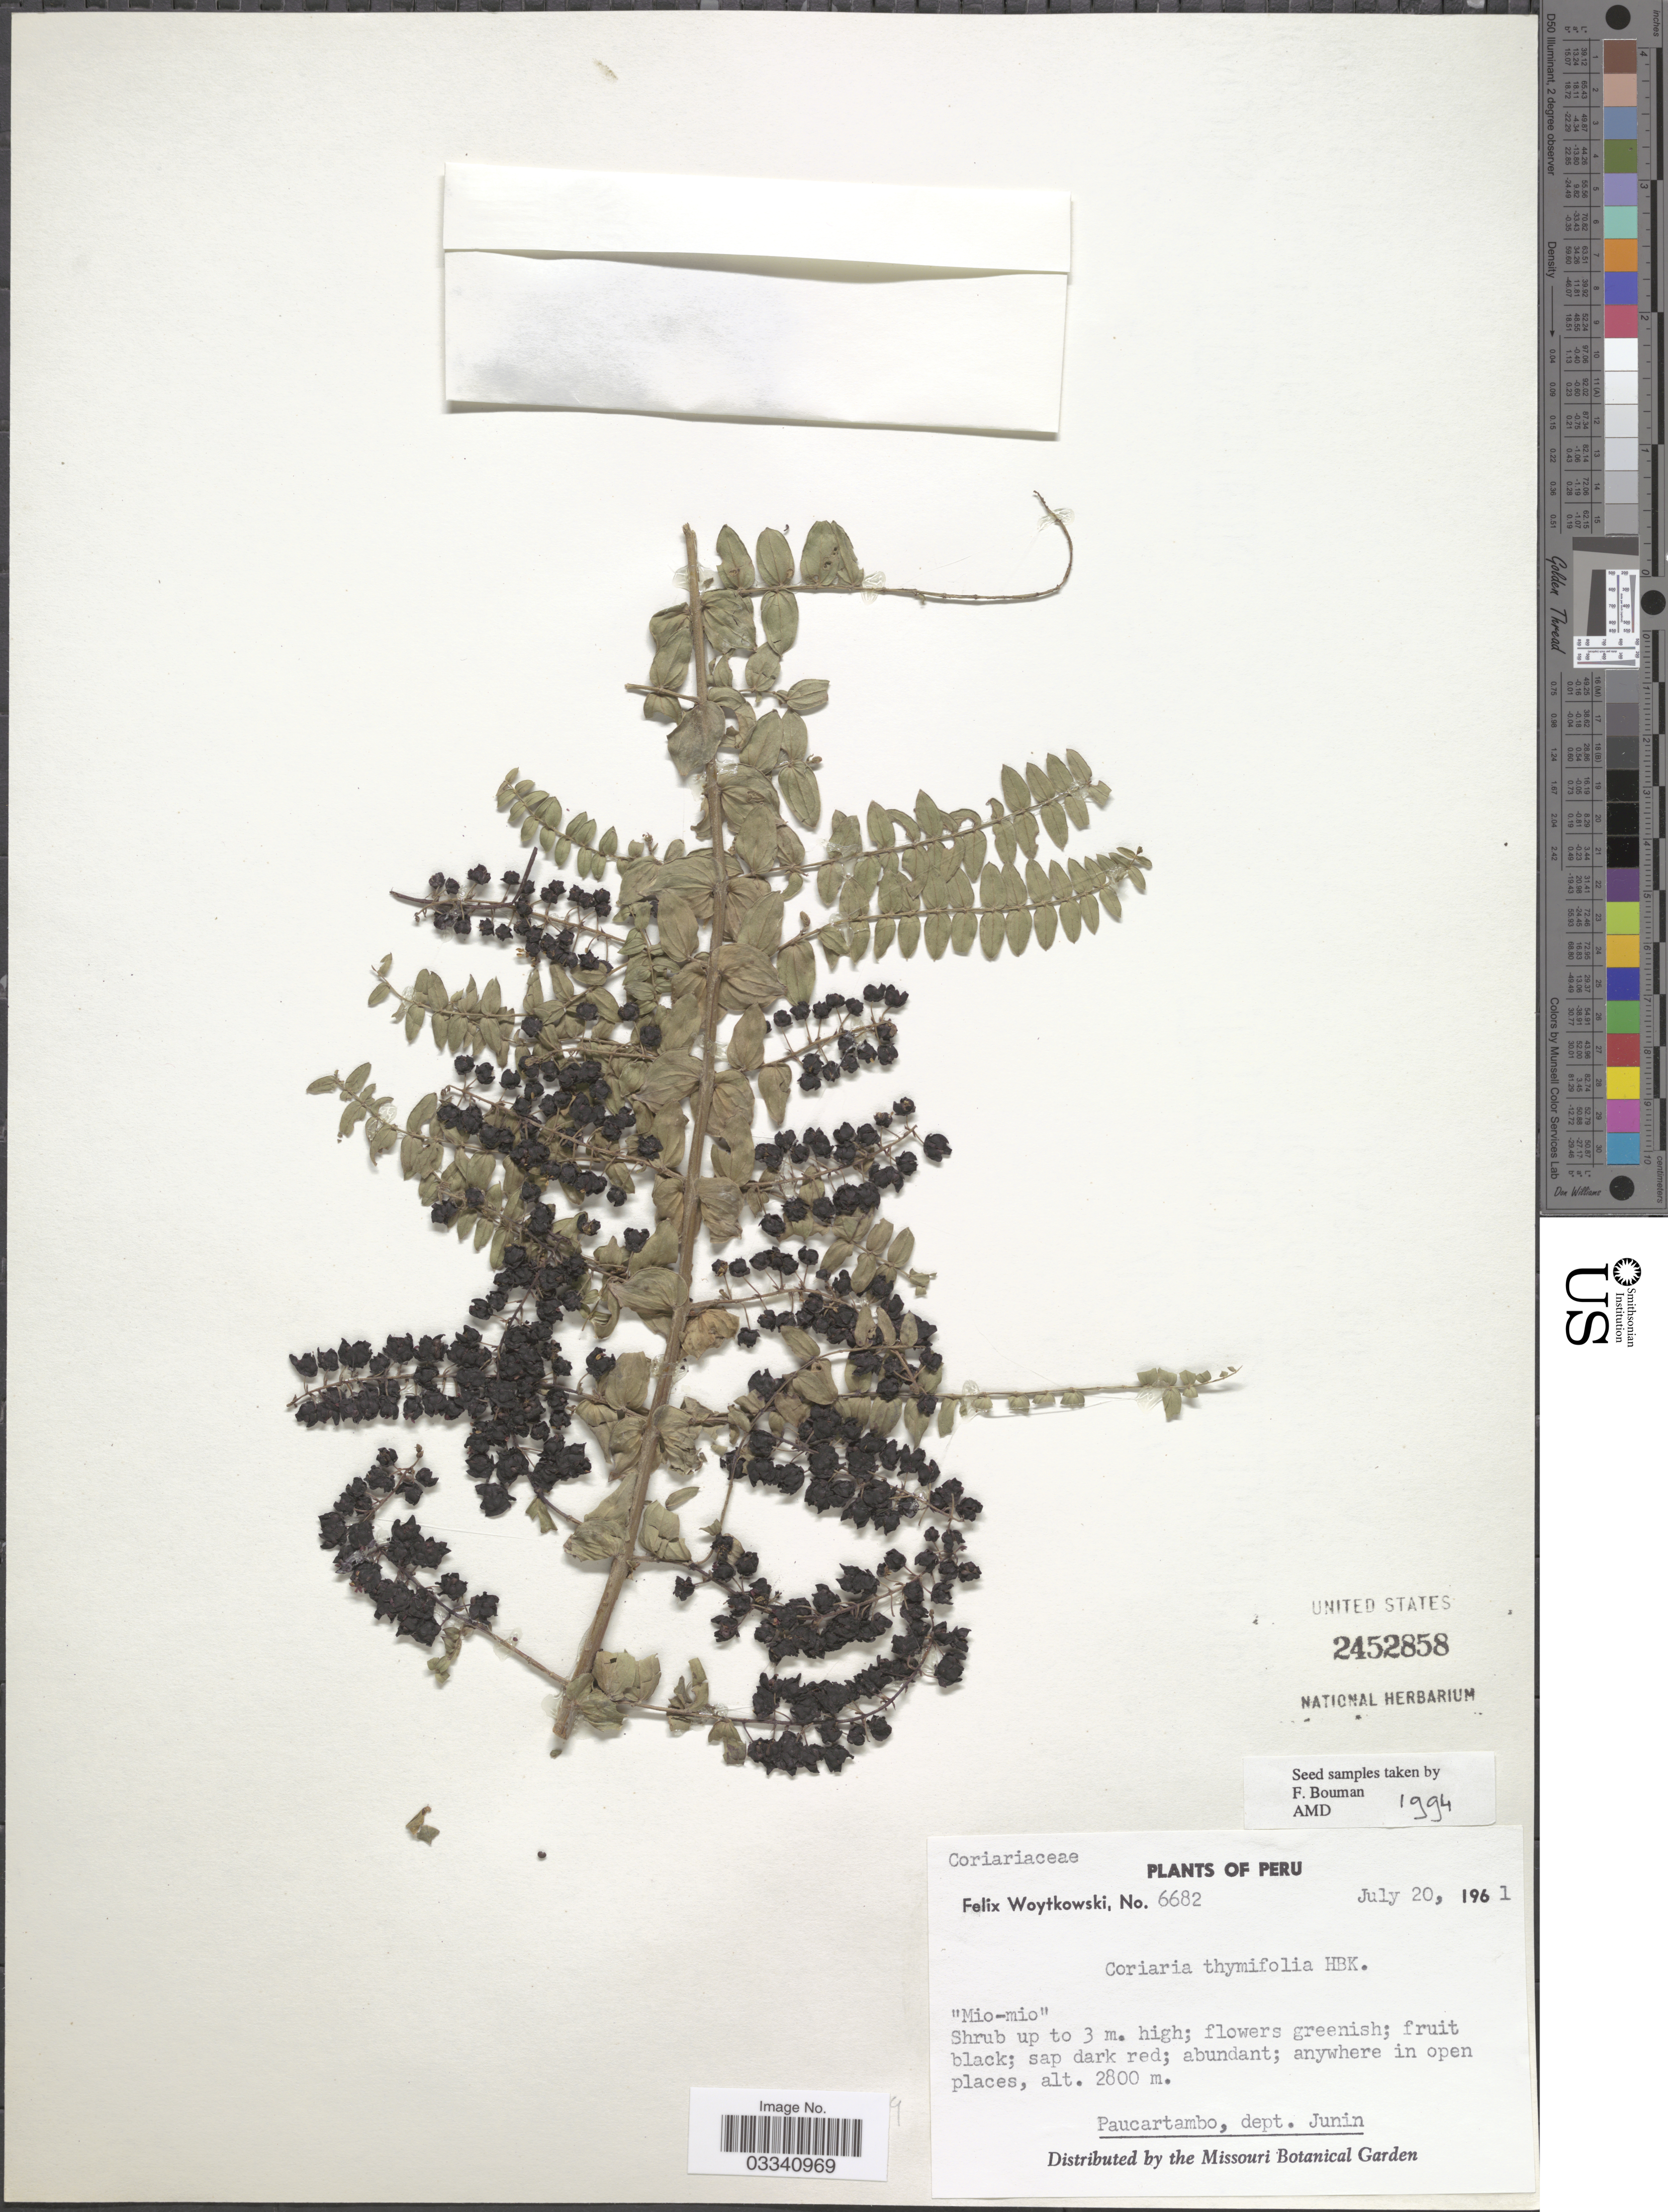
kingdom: Plantae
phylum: Tracheophyta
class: Magnoliopsida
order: Cucurbitales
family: Coriariaceae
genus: Coriaria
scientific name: Coriaria ruscifolia subsp. microphylla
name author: (Poir.) L.E. Skog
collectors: F. Woytkowski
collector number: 6682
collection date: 1961-07-20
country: Peru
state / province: Junín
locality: Paucartambo, dept. Junin.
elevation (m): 2800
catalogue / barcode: US 2452858